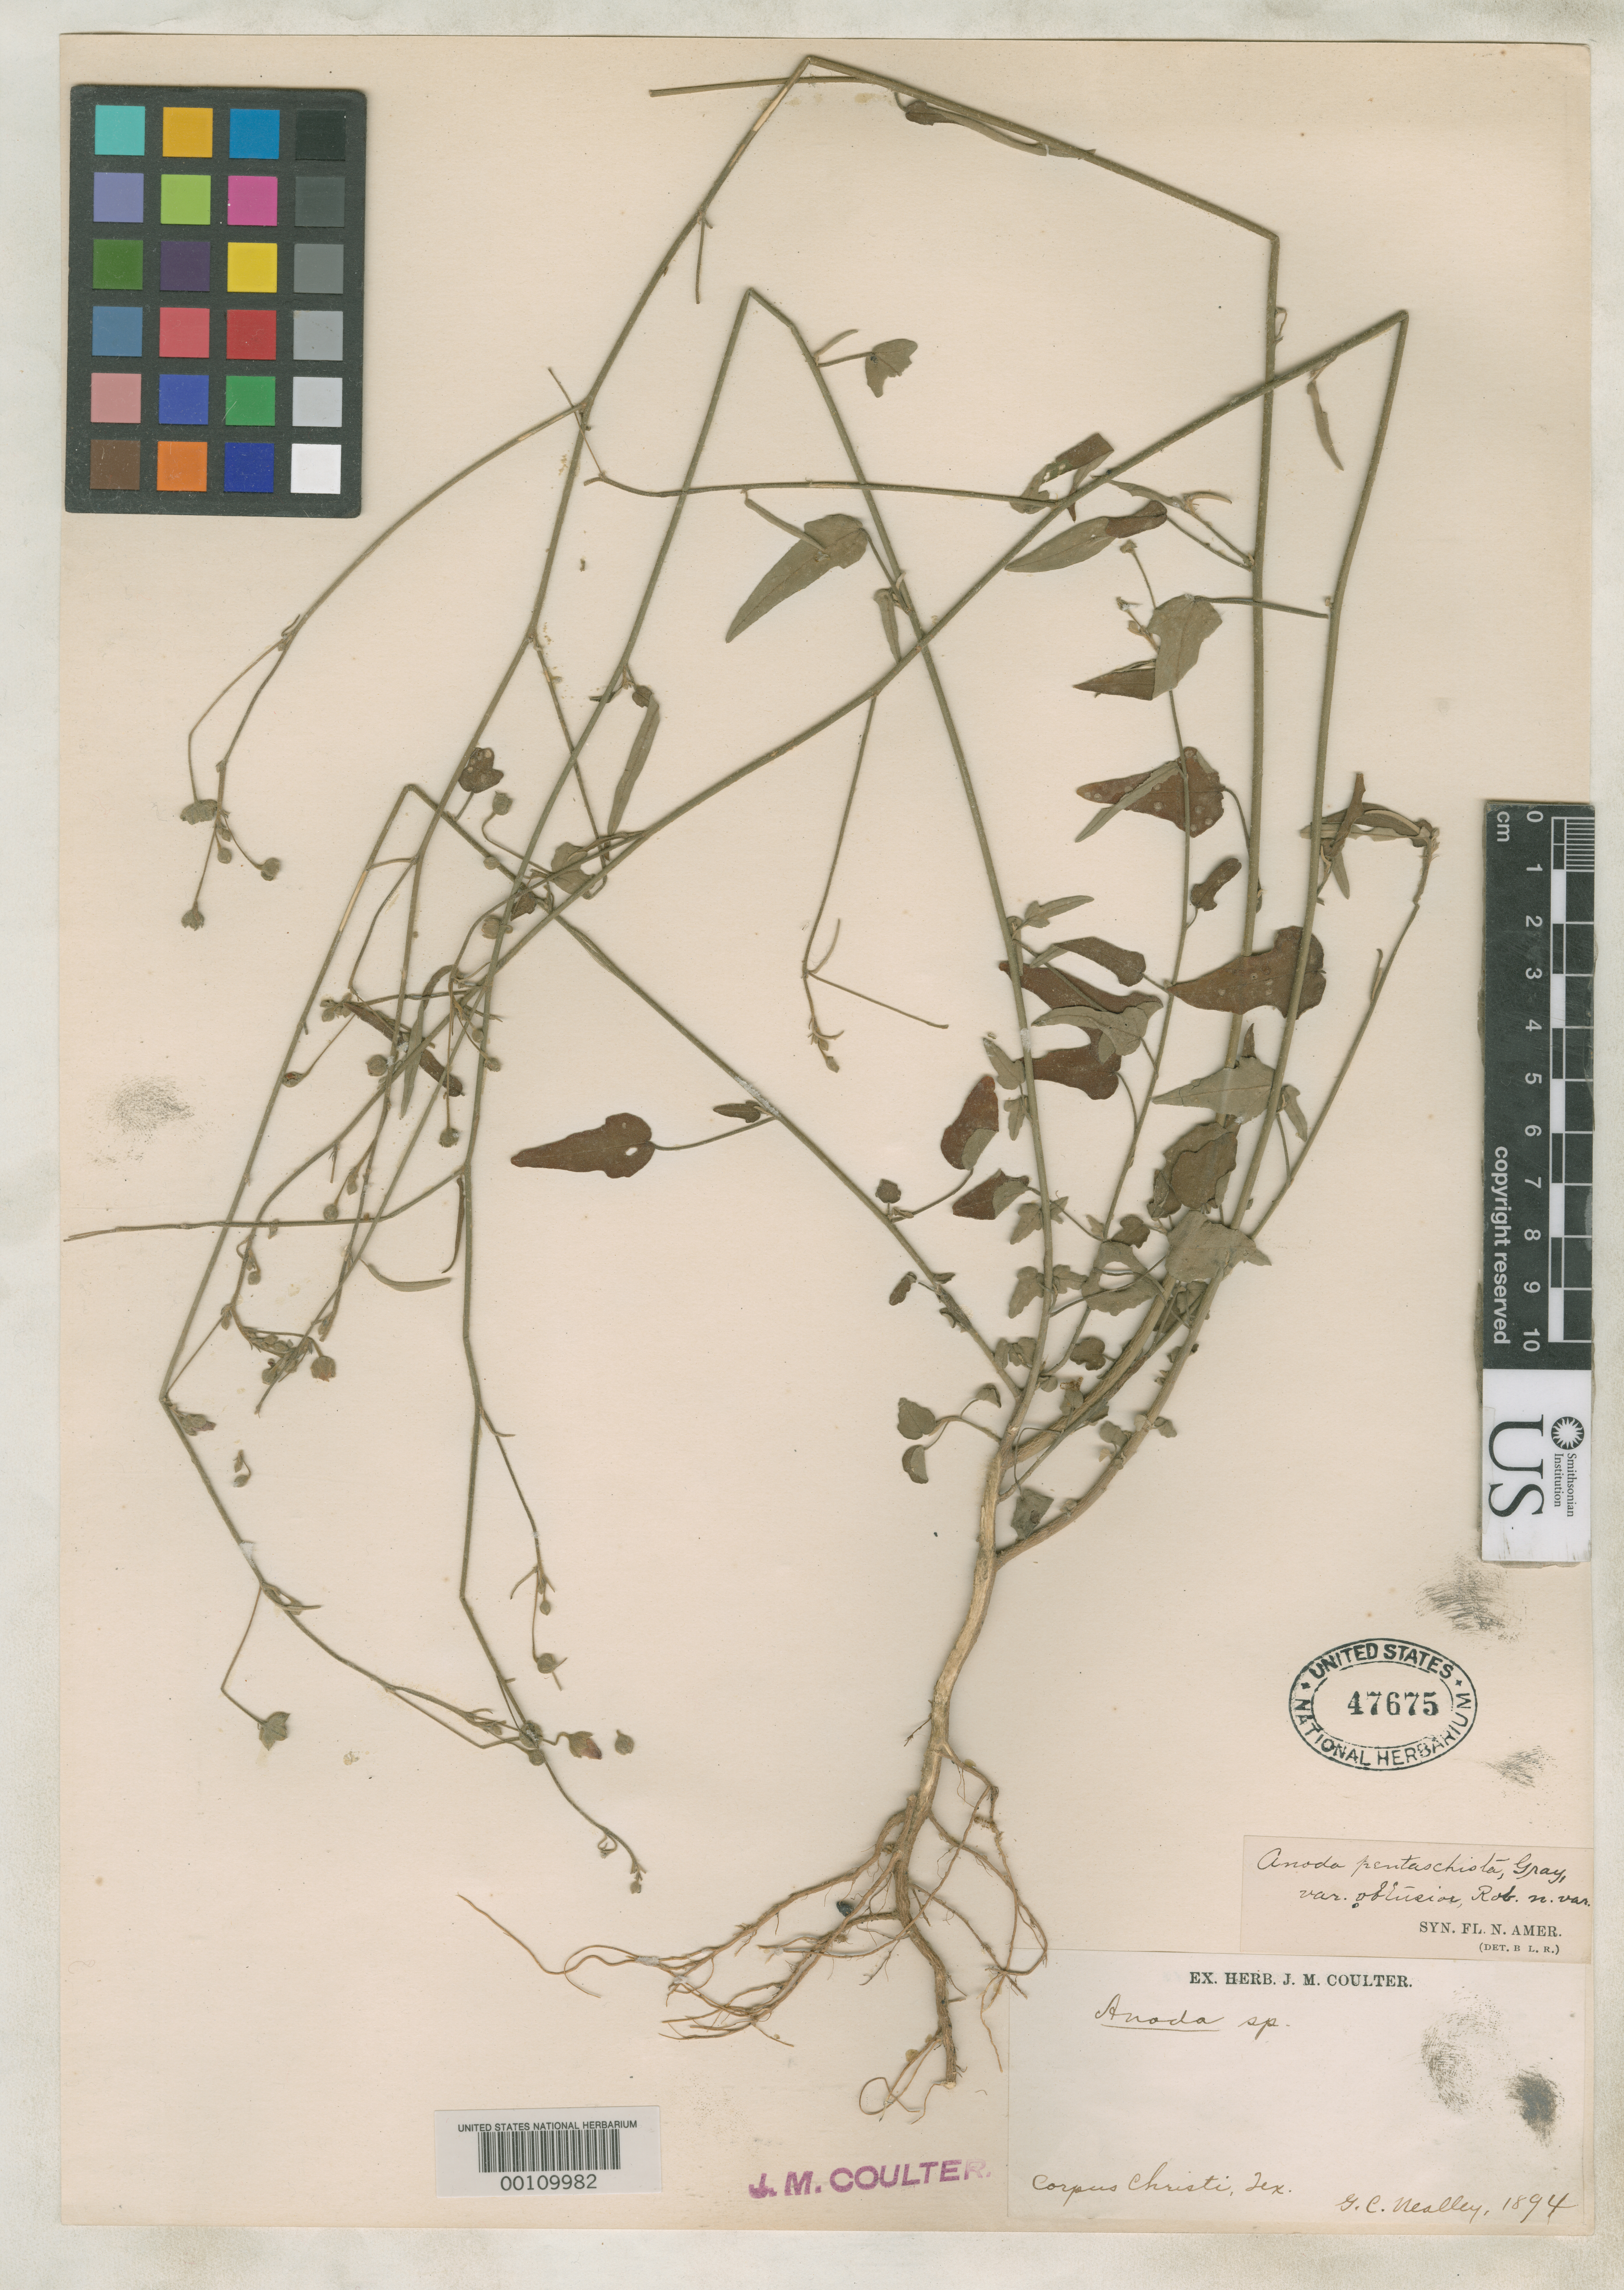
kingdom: Plantae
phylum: Tracheophyta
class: Magnoliopsida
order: Malvales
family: Malvaceae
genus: Anoda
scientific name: Anoda pentaschista var. obtusior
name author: B.L. Rob. in A. Gray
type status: Type Collection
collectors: G. C. Nealley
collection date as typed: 1894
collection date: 1894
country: United States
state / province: Texas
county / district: Nueces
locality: Corpus Christi.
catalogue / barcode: US 47675